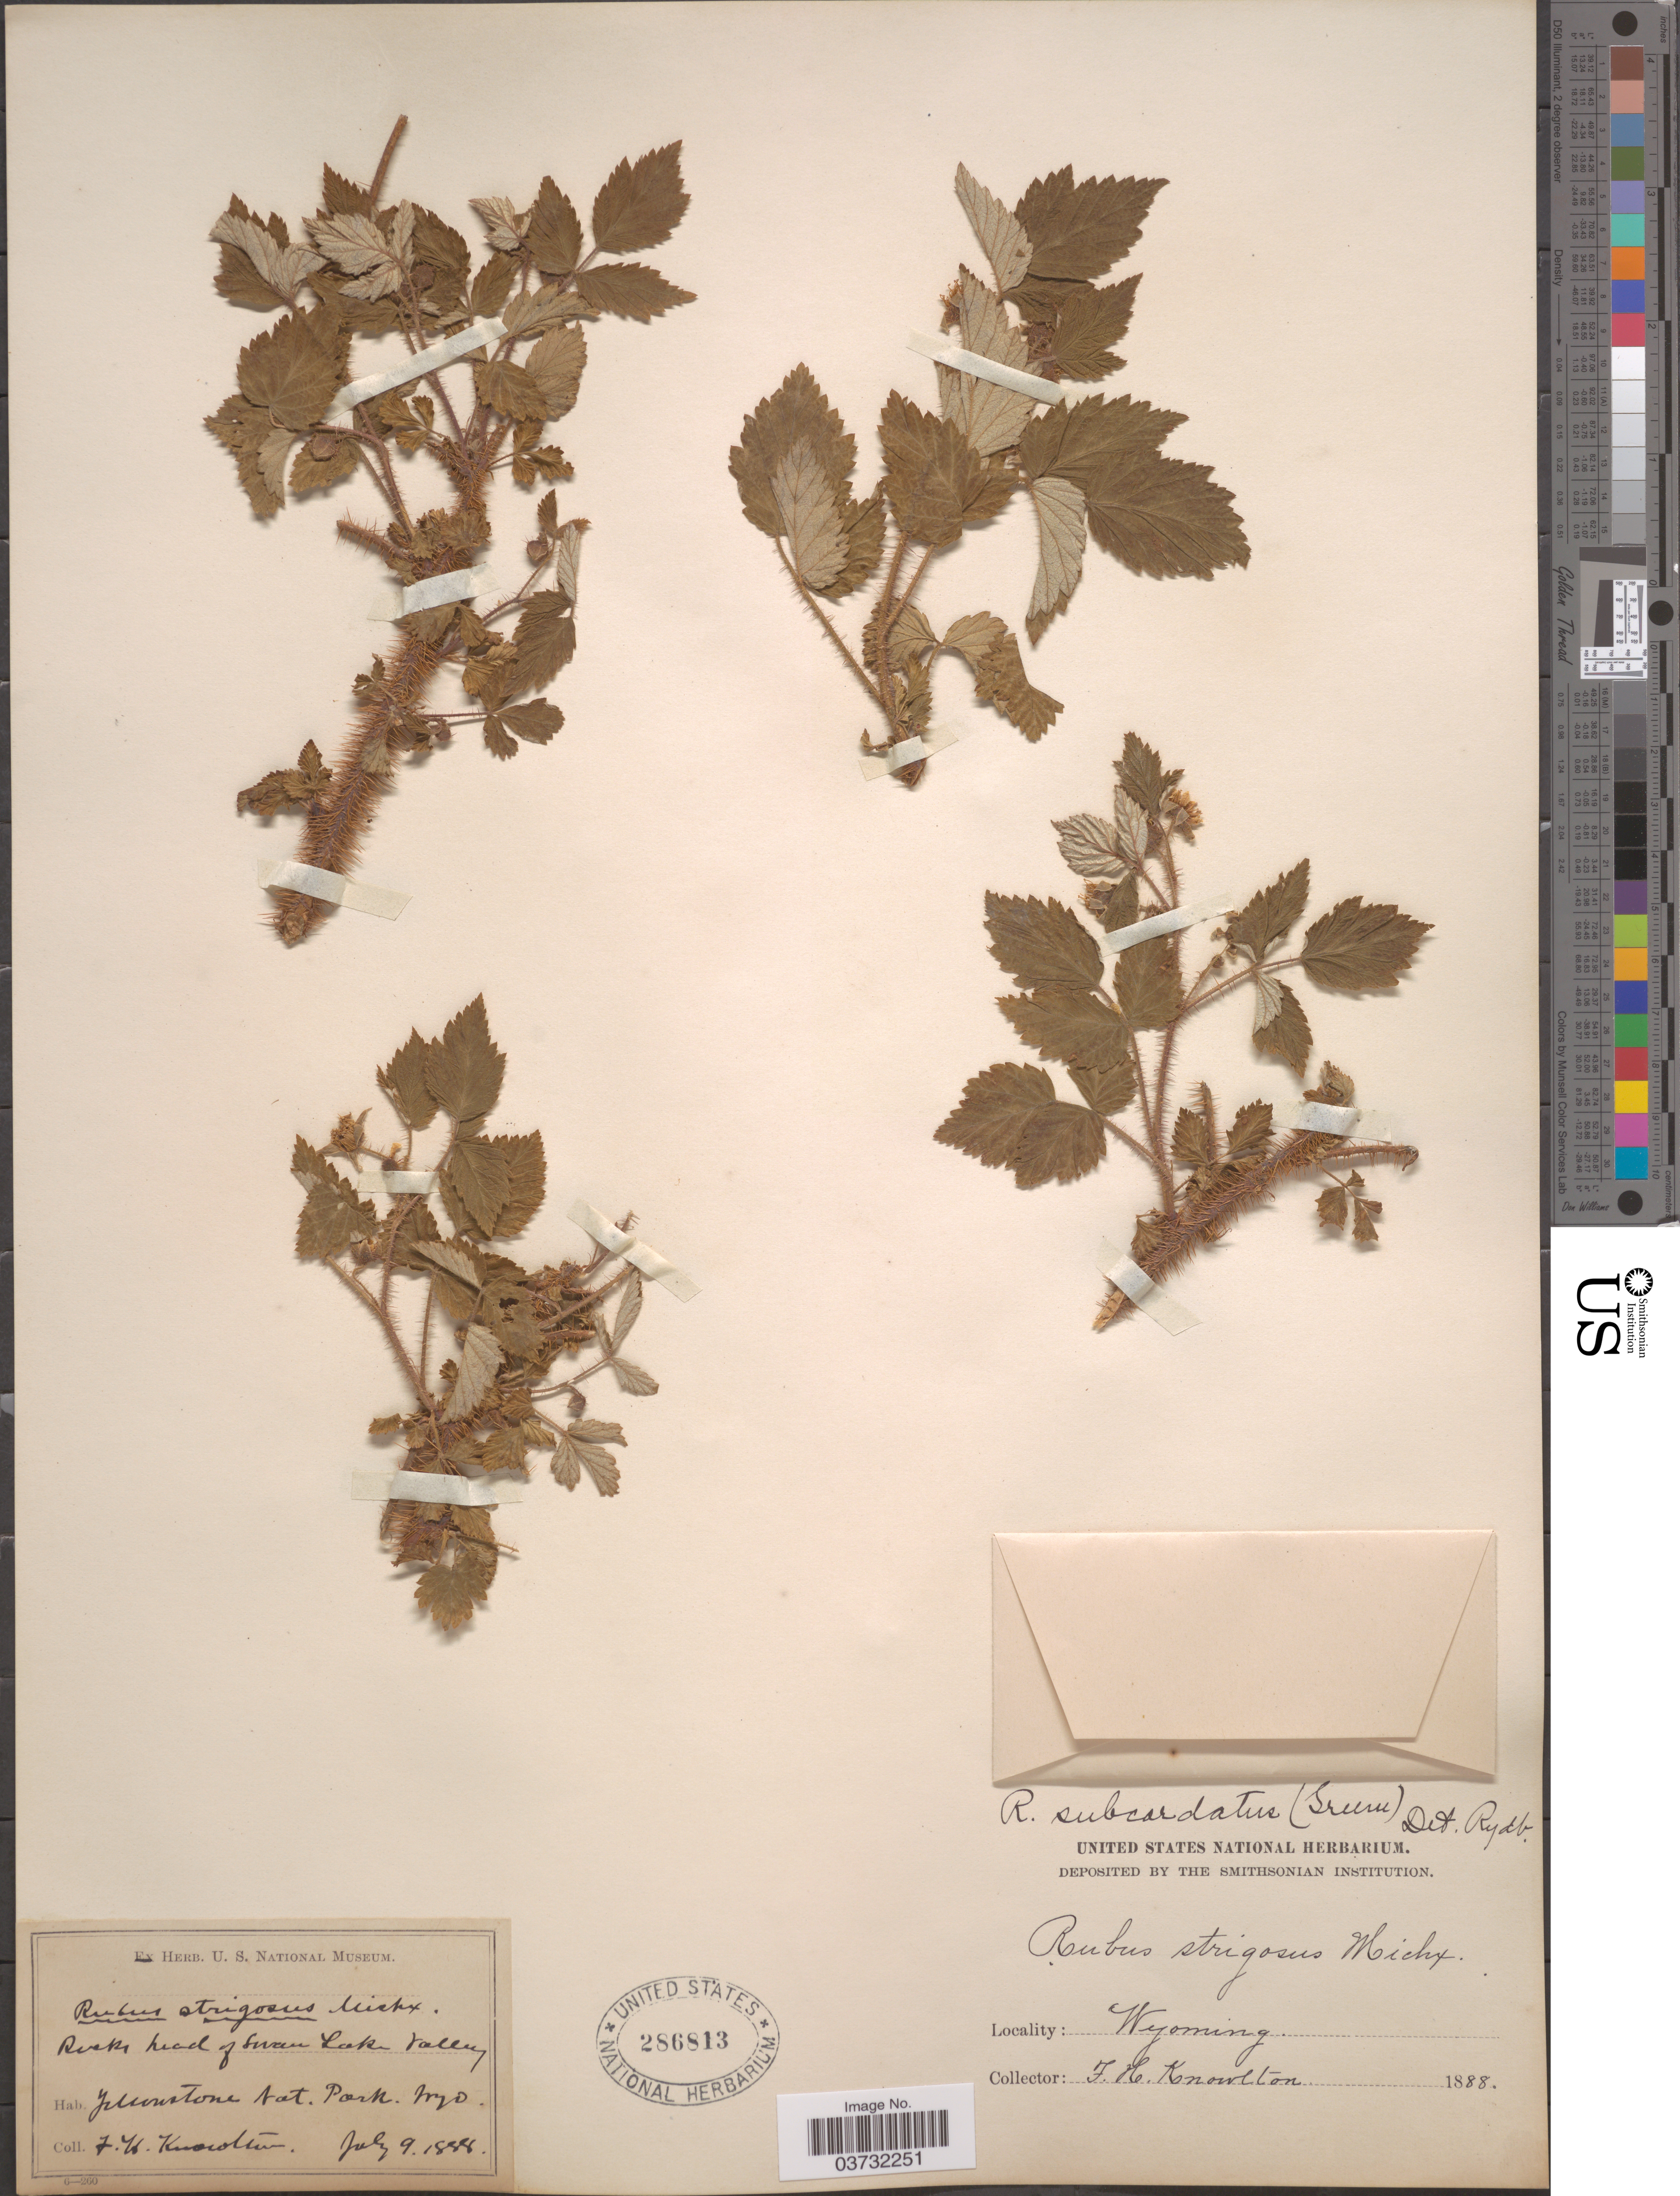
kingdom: Plantae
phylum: Tracheophyta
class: Magnoliopsida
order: Rosales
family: Rosaceae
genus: Rubus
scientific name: Rubus subcordatus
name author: H.E. Weber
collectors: F. H. Knowlton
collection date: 1888-07-09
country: United States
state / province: Wyoming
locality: Rocky head of Swan Lake Valley. Yellowstone Nat. Park.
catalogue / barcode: US 286813